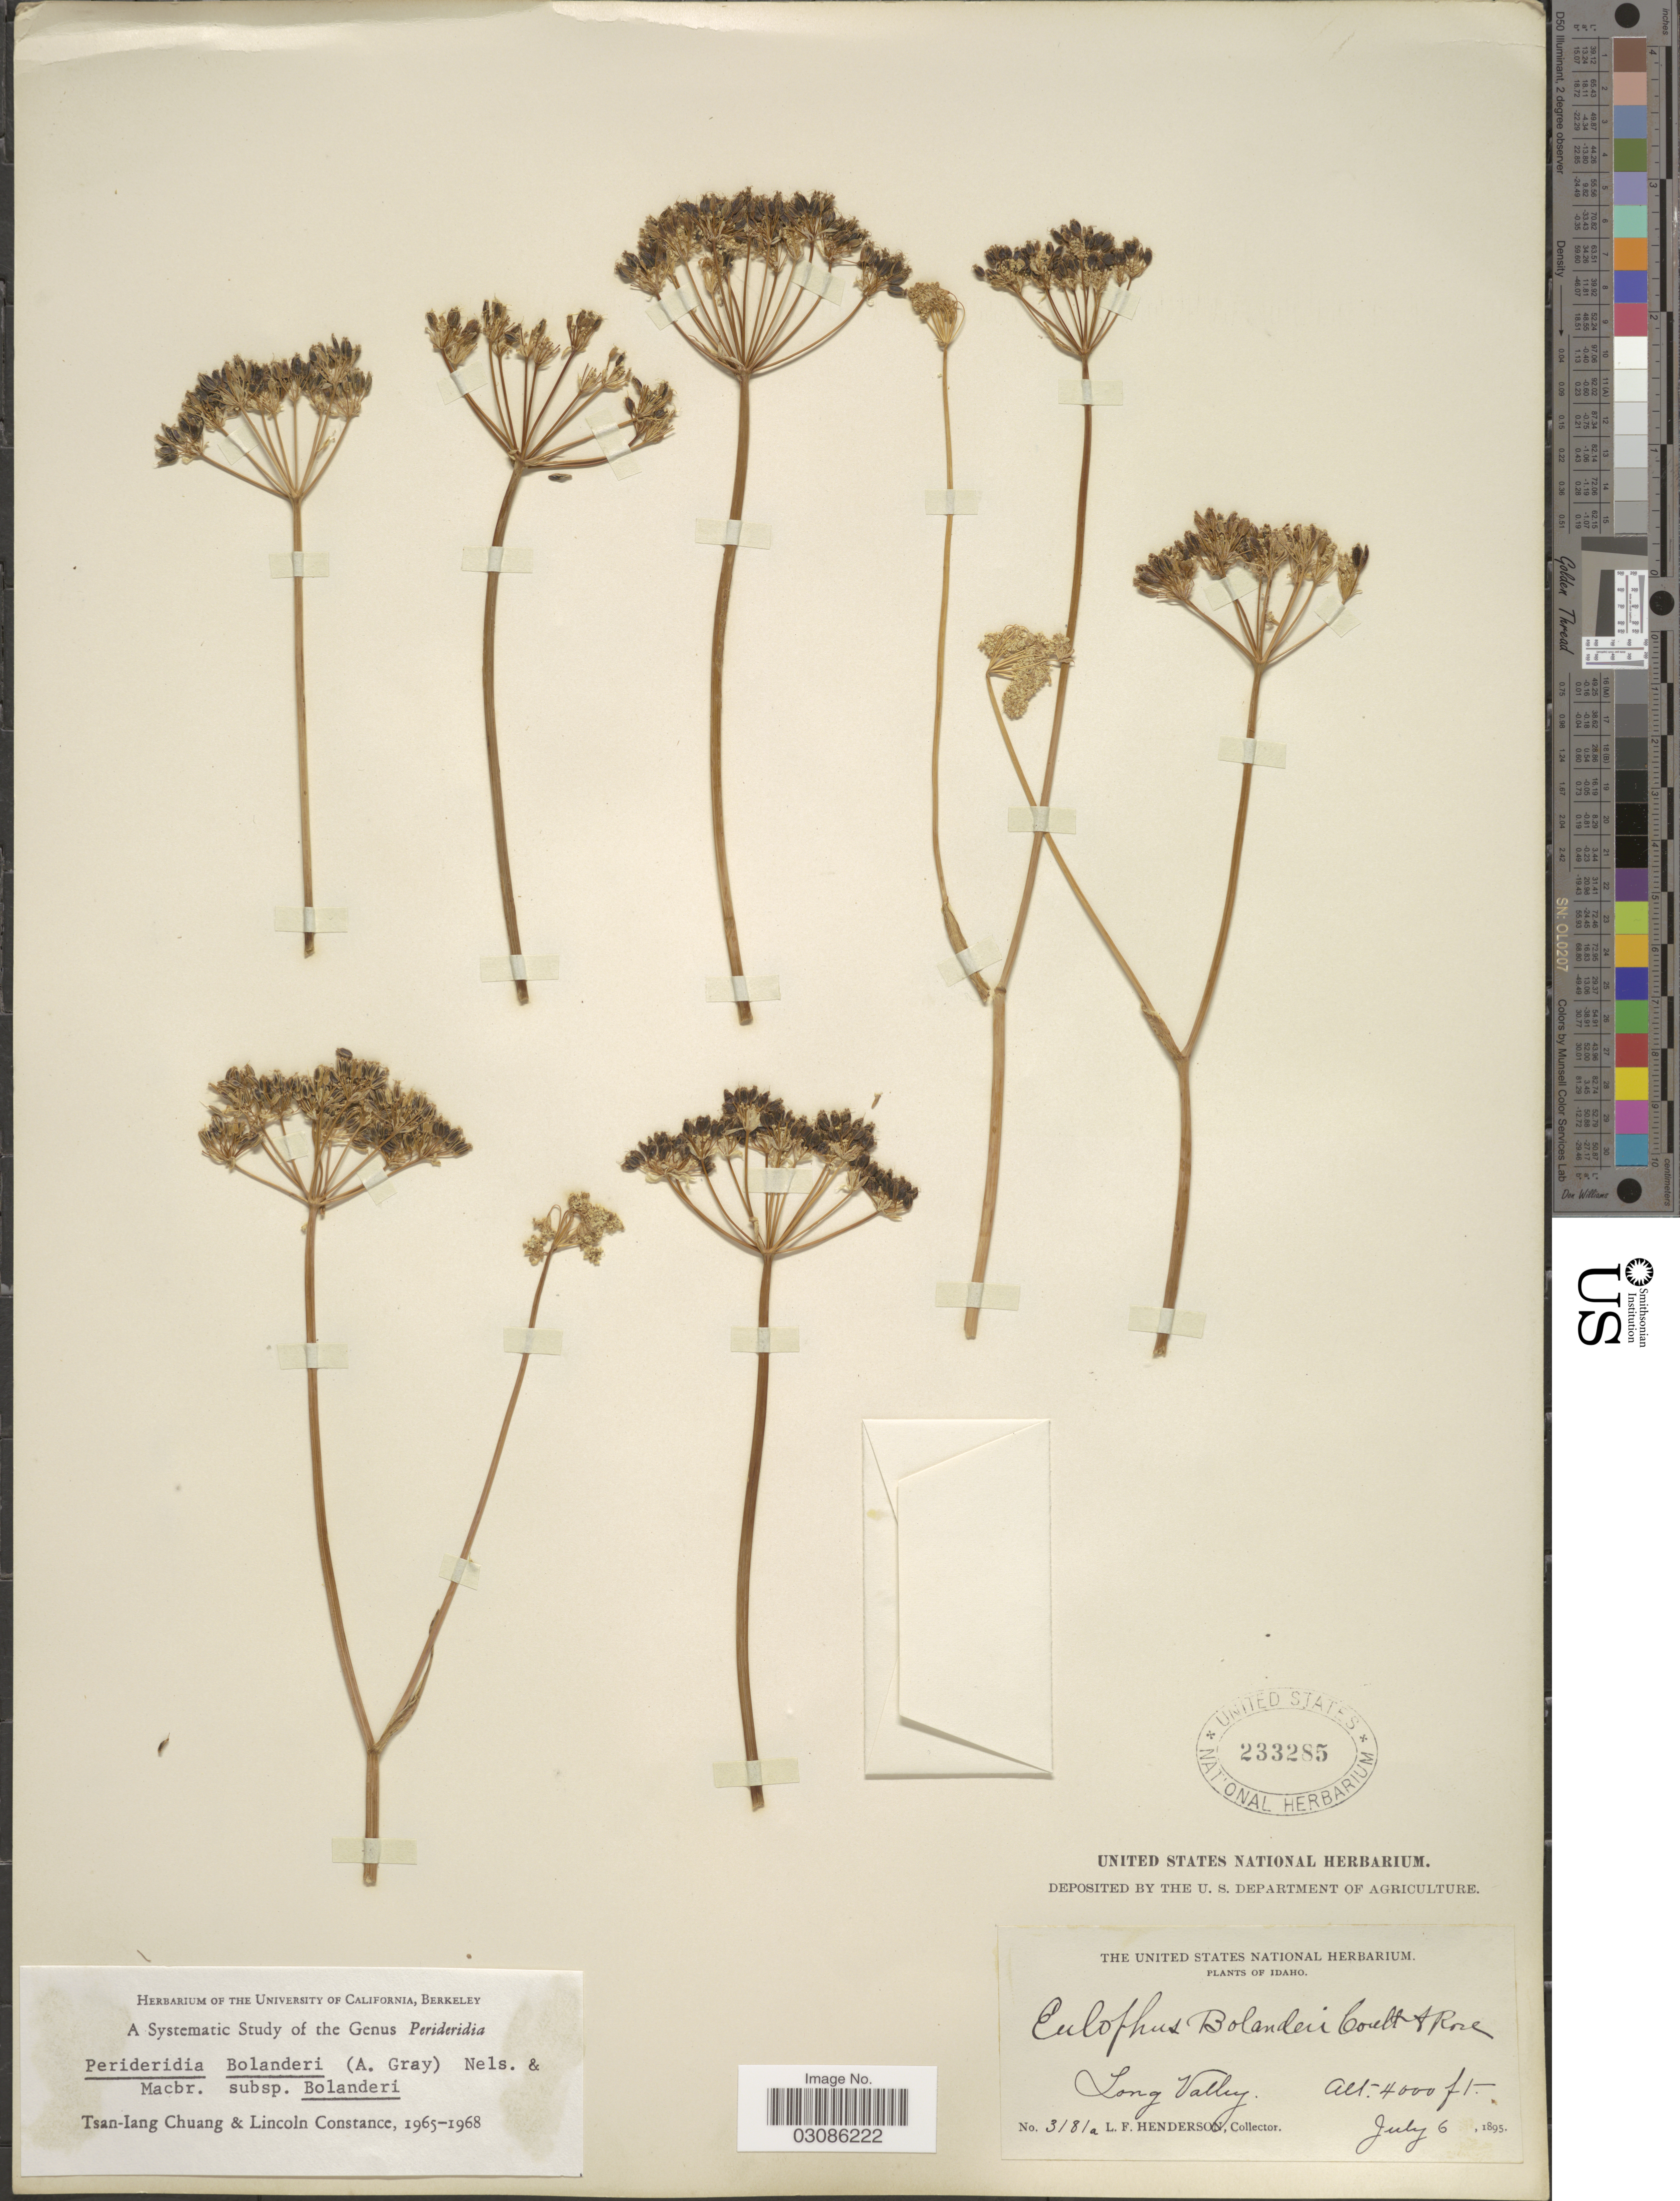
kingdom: Plantae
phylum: Tracheophyta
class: Magnoliopsida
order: Apiales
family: Apiaceae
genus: Perideridia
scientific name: Perideridia bolanderi subsp. bolanderi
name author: (A. Gray) A. Nelson & J.F. Macbr.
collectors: L. Henderson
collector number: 3181a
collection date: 1895-07-06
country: United States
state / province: Idaho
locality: Long Valley.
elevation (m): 1219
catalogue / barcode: US 233285